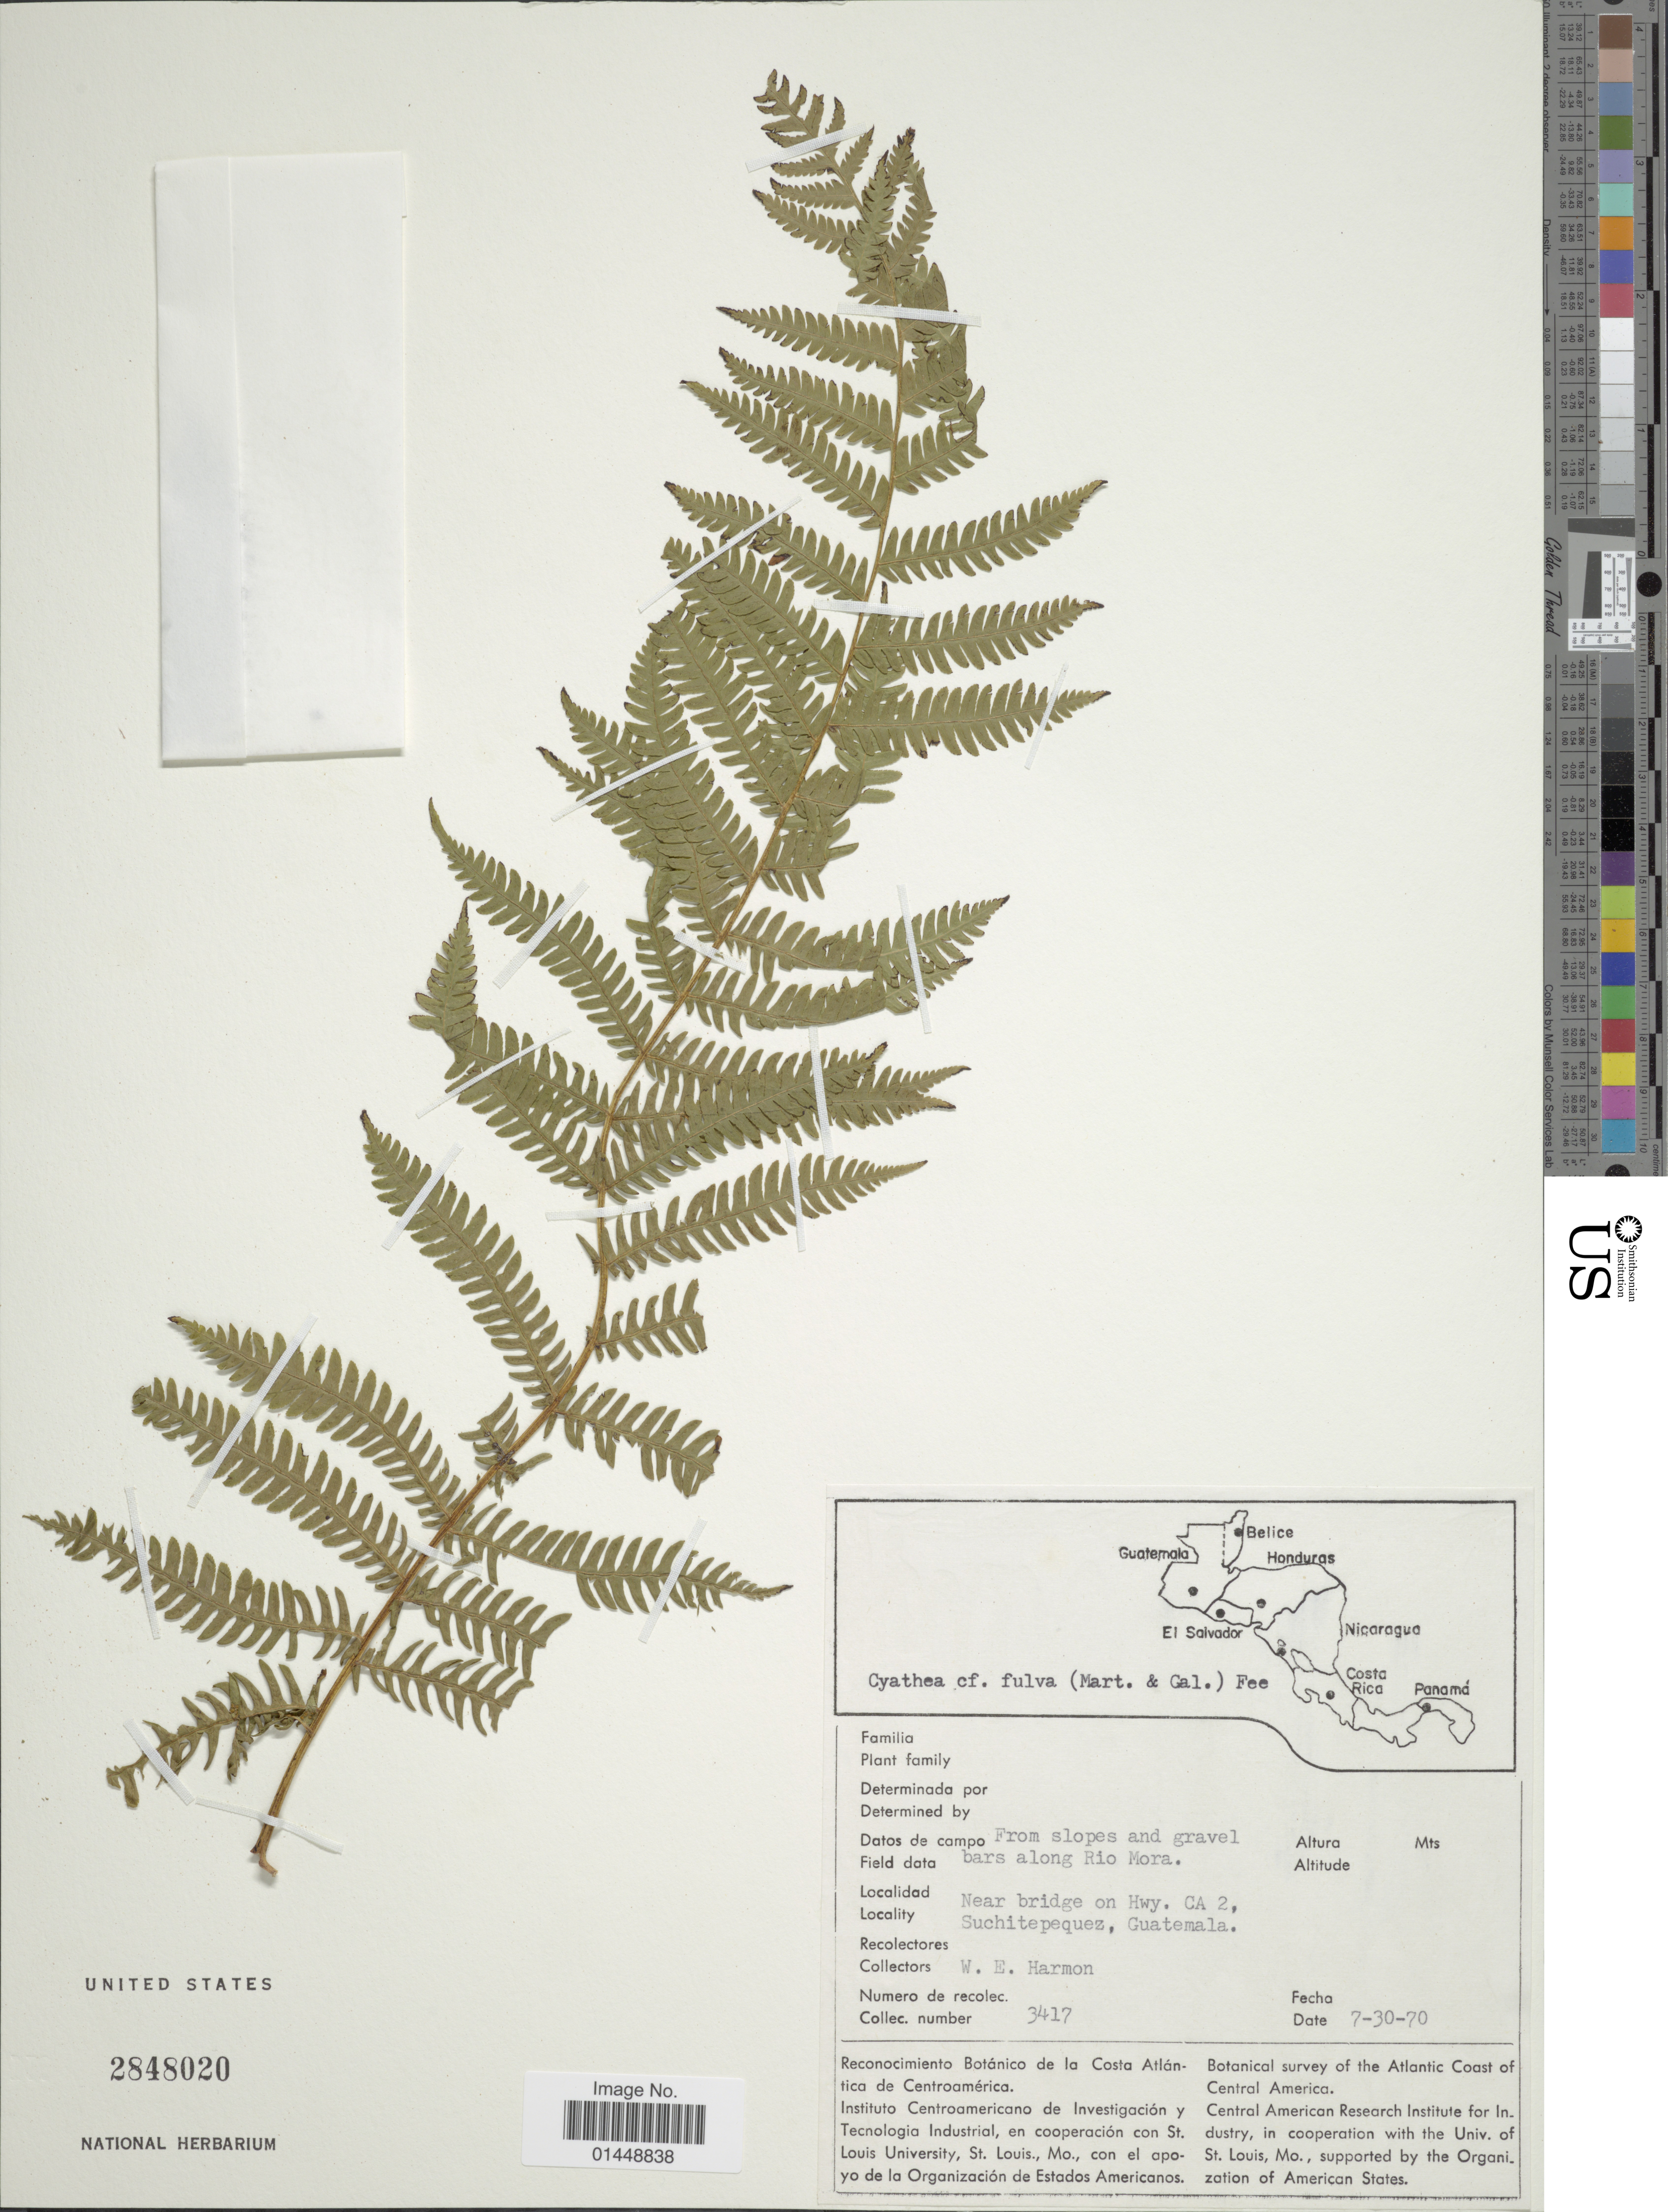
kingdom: Plantae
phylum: Tracheophyta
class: Polypodiopsida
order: Cyatheales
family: Cyatheaceae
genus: Cyathea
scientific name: Cyathea fulva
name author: (M. Martens & Galeotti) Fée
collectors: W. E. Harmon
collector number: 3417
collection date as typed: Transcribed d/m/y: 30/7/70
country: Guatemala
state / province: Suchitepéquez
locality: From slopes and gravel bars along Rio Mora. Near bridge on Hwy. CA 2, Suchitepequez, Guatemala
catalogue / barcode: US 2848020